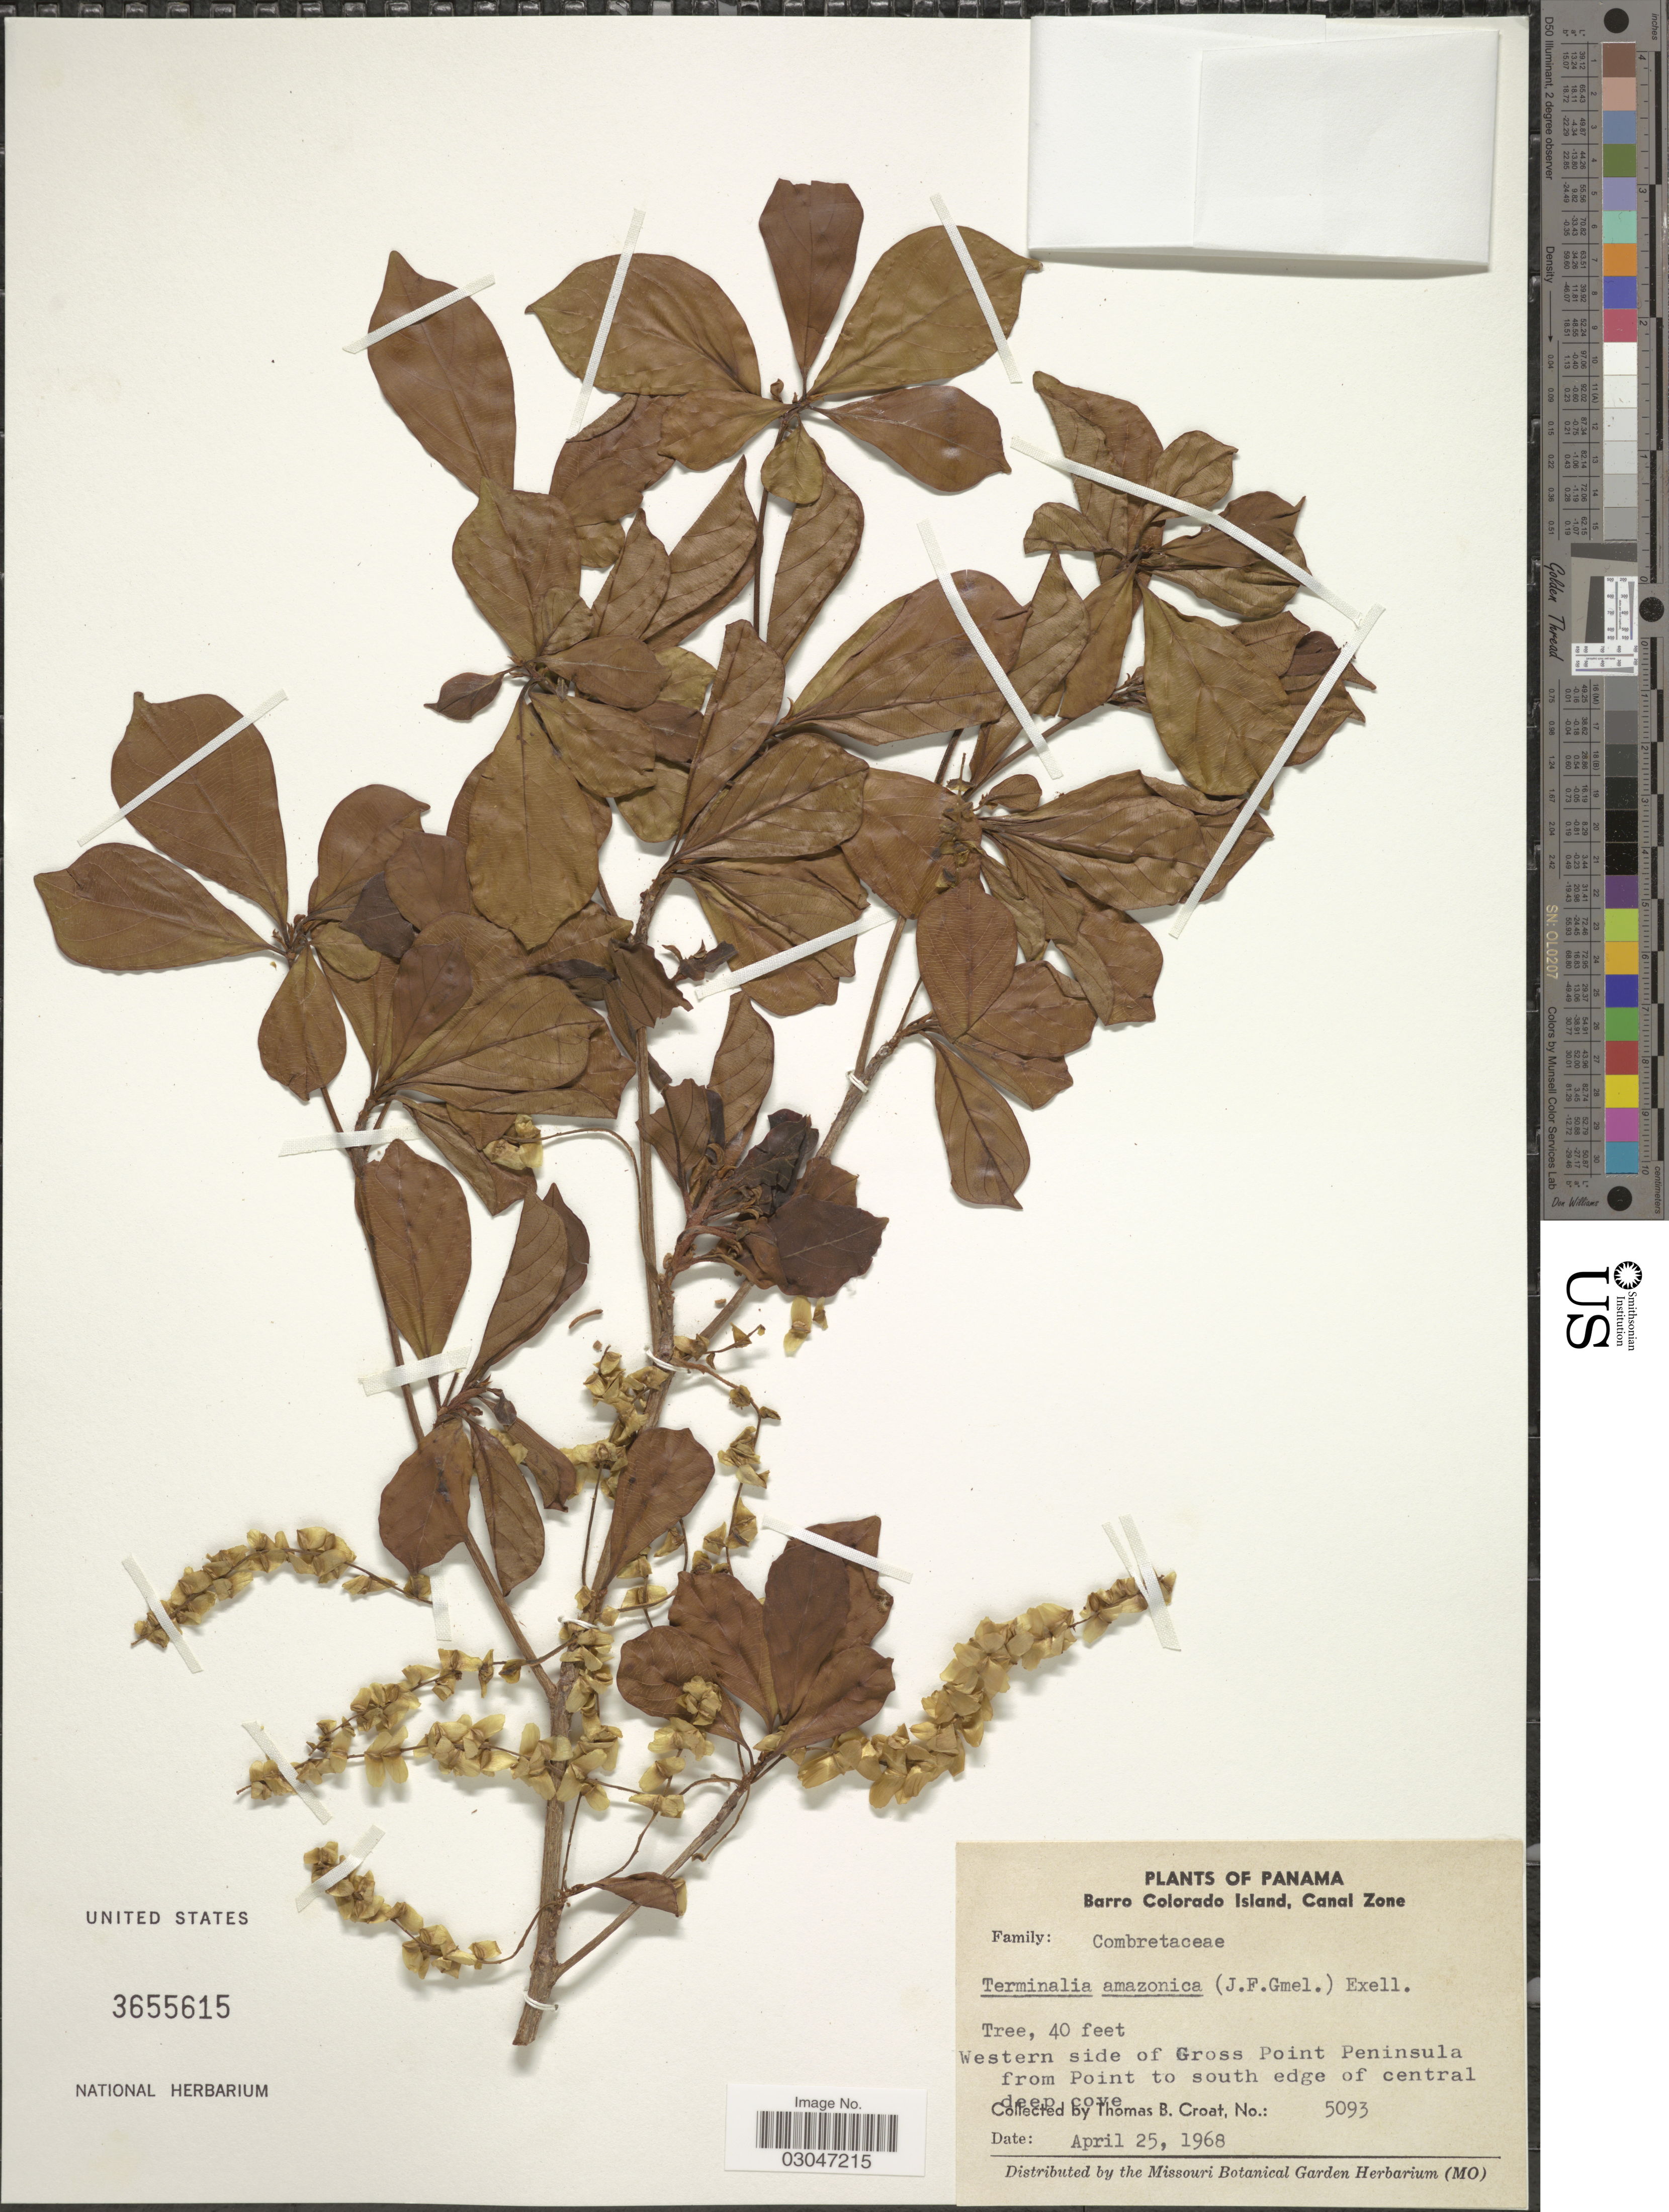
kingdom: Plantae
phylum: Tracheophyta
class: Magnoliopsida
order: Myrtales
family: Combretaceae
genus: Terminalia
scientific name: Terminalia amazonia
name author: (J.F. Gmel.) Exell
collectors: T. B. Croat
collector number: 5093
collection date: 1968-04-25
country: Panama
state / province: Panamá Oeste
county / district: Canal Zone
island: Barro Colorado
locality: Barro Colorado Island, Canal Zone, Western side of Gross Point Peninsula from Point to south edge of central deep cove.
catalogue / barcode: US 3655615